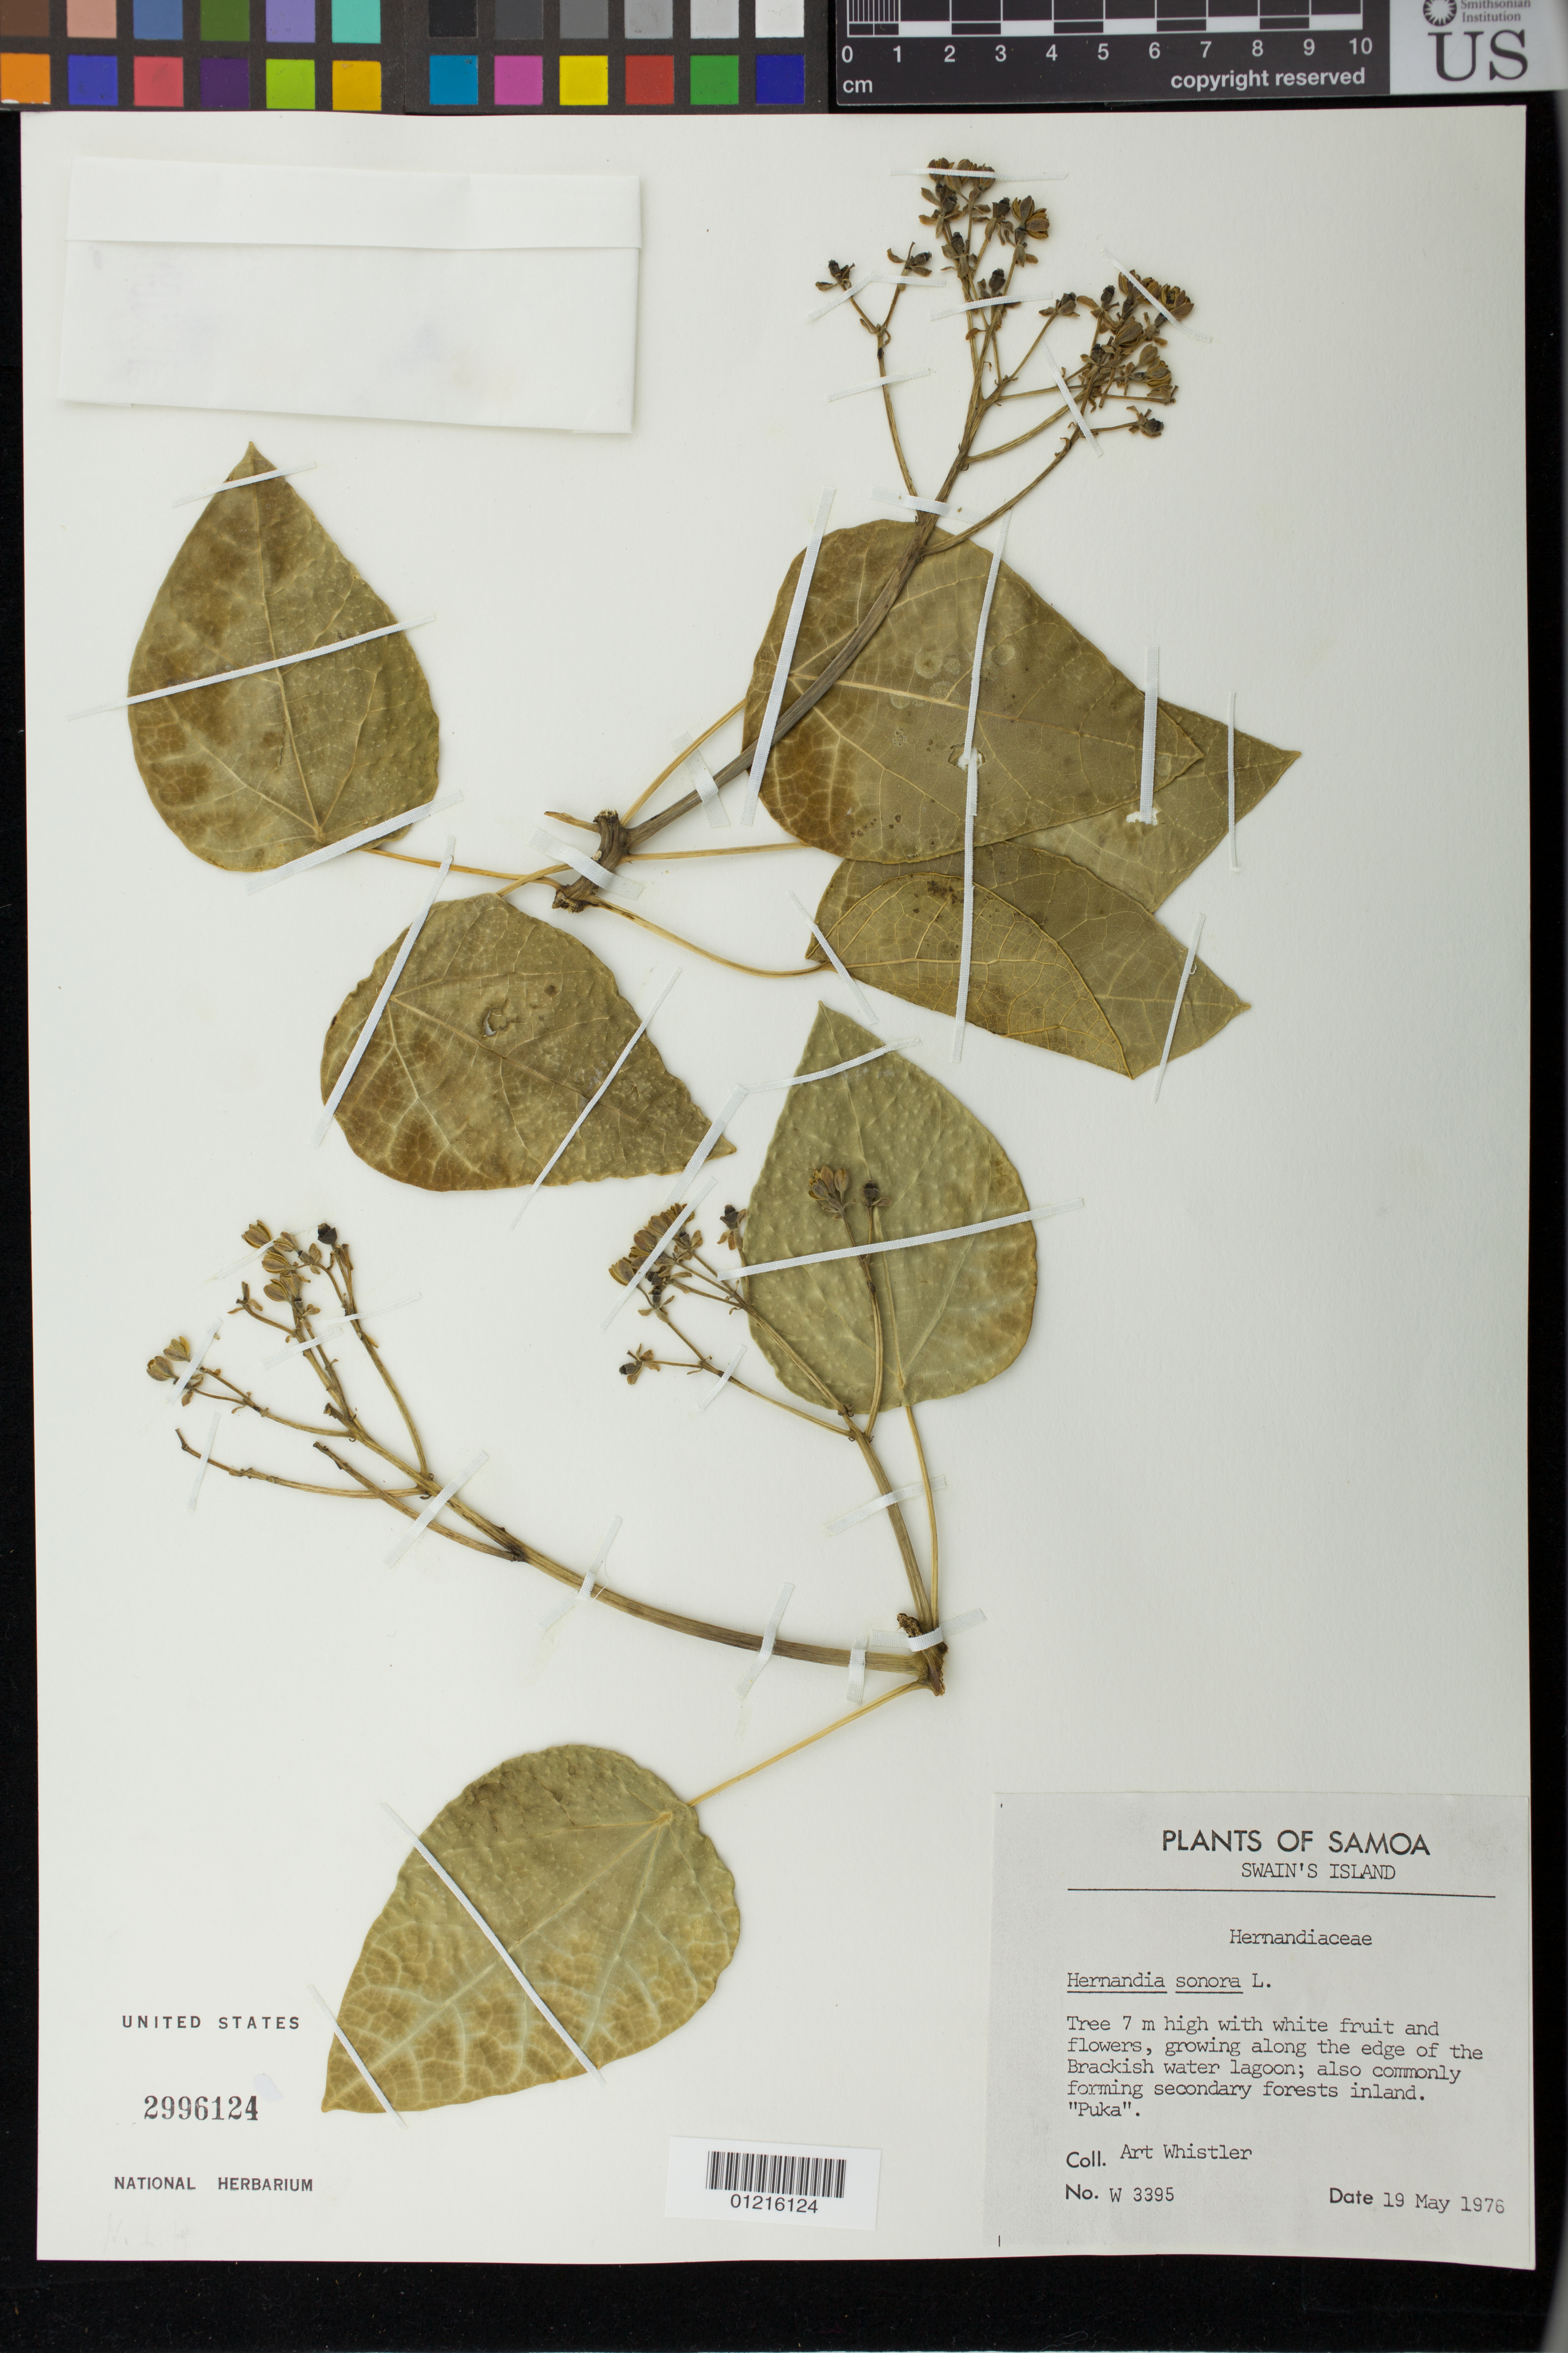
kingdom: Plantae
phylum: Tracheophyta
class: Magnoliopsida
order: Laurales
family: Hernandiaceae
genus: Hernandia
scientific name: Hernandia nymphaeifolia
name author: (C. Presl) Kubitzki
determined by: Strong, M. T., (US), Smithsonian Institution - National Museum of Natural History (UNITED STATES)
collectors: A. Whistler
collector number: W 3395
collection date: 1976-05-19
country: American Samoa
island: Swains [Olosenga]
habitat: along the edge of brackish water lagoon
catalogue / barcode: US 2996124